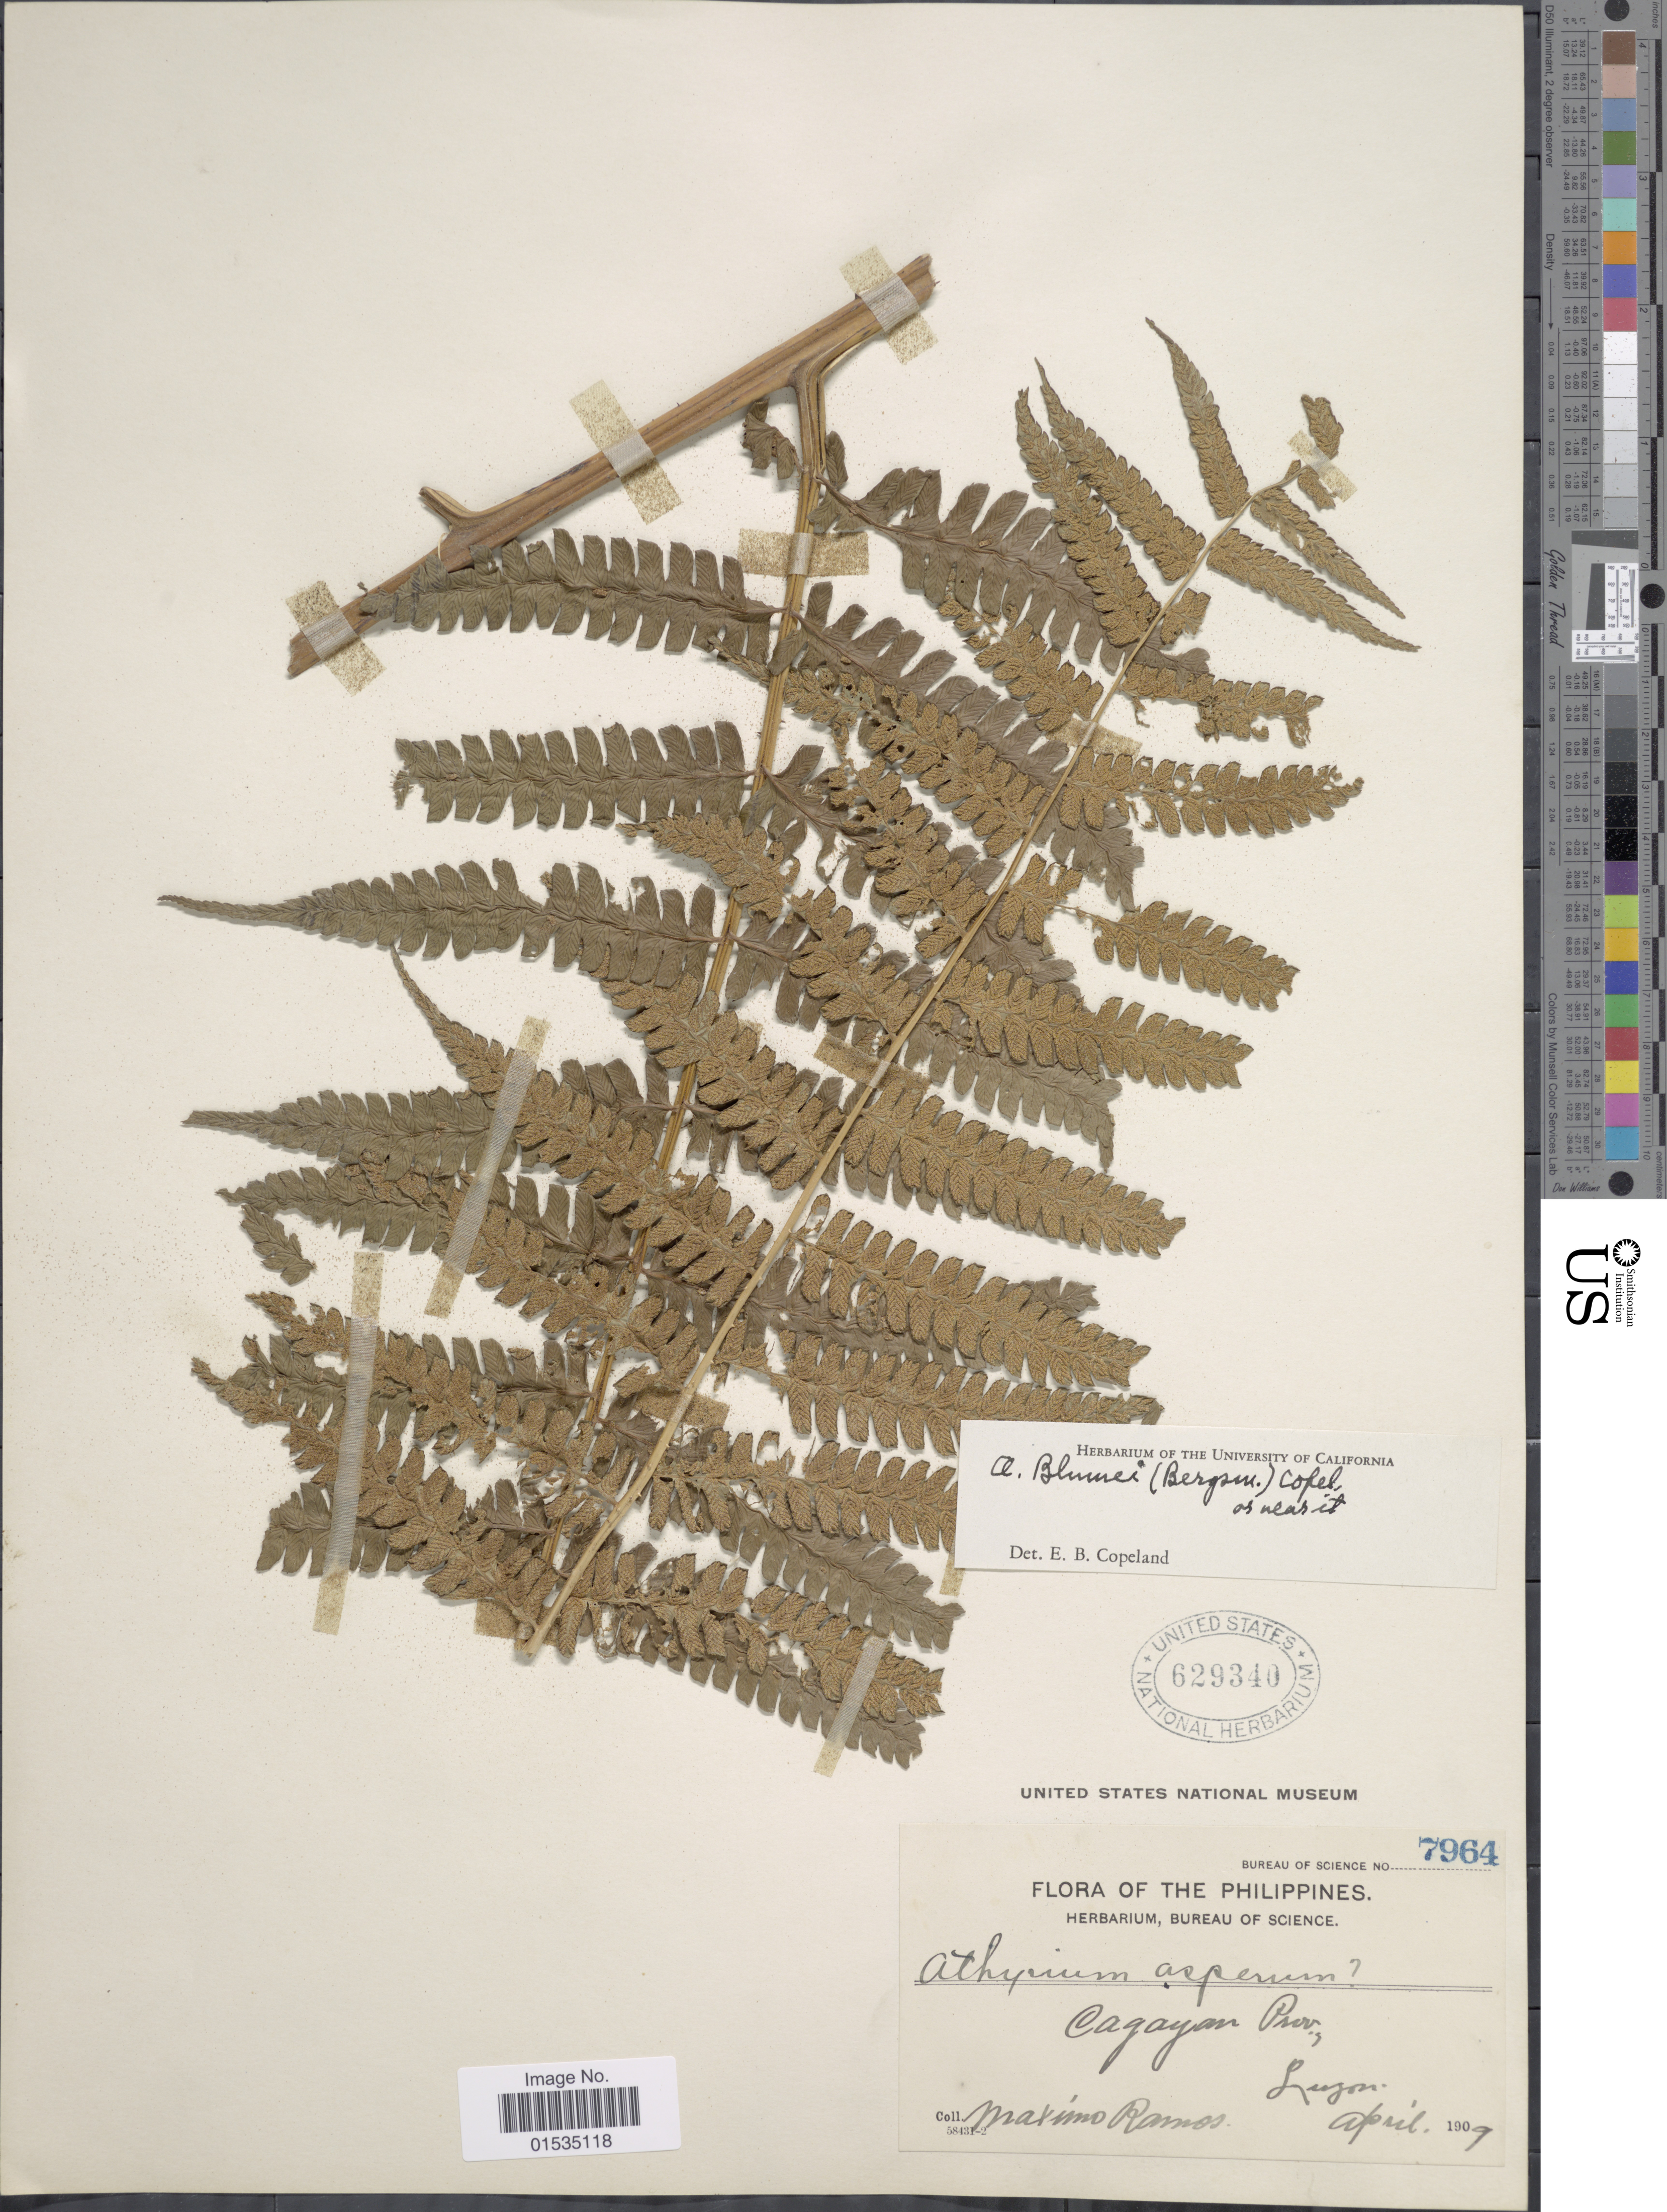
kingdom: Plantae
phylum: Tracheophyta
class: Polypodiopsida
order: Polypodiales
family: Athyriaceae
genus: Diplazium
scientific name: Diplazium polypodioides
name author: Blume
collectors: M. Ramos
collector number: Bureau of Science 7964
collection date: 1909-04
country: Philippines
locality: Cayagan River, Luzon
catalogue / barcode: US 629340